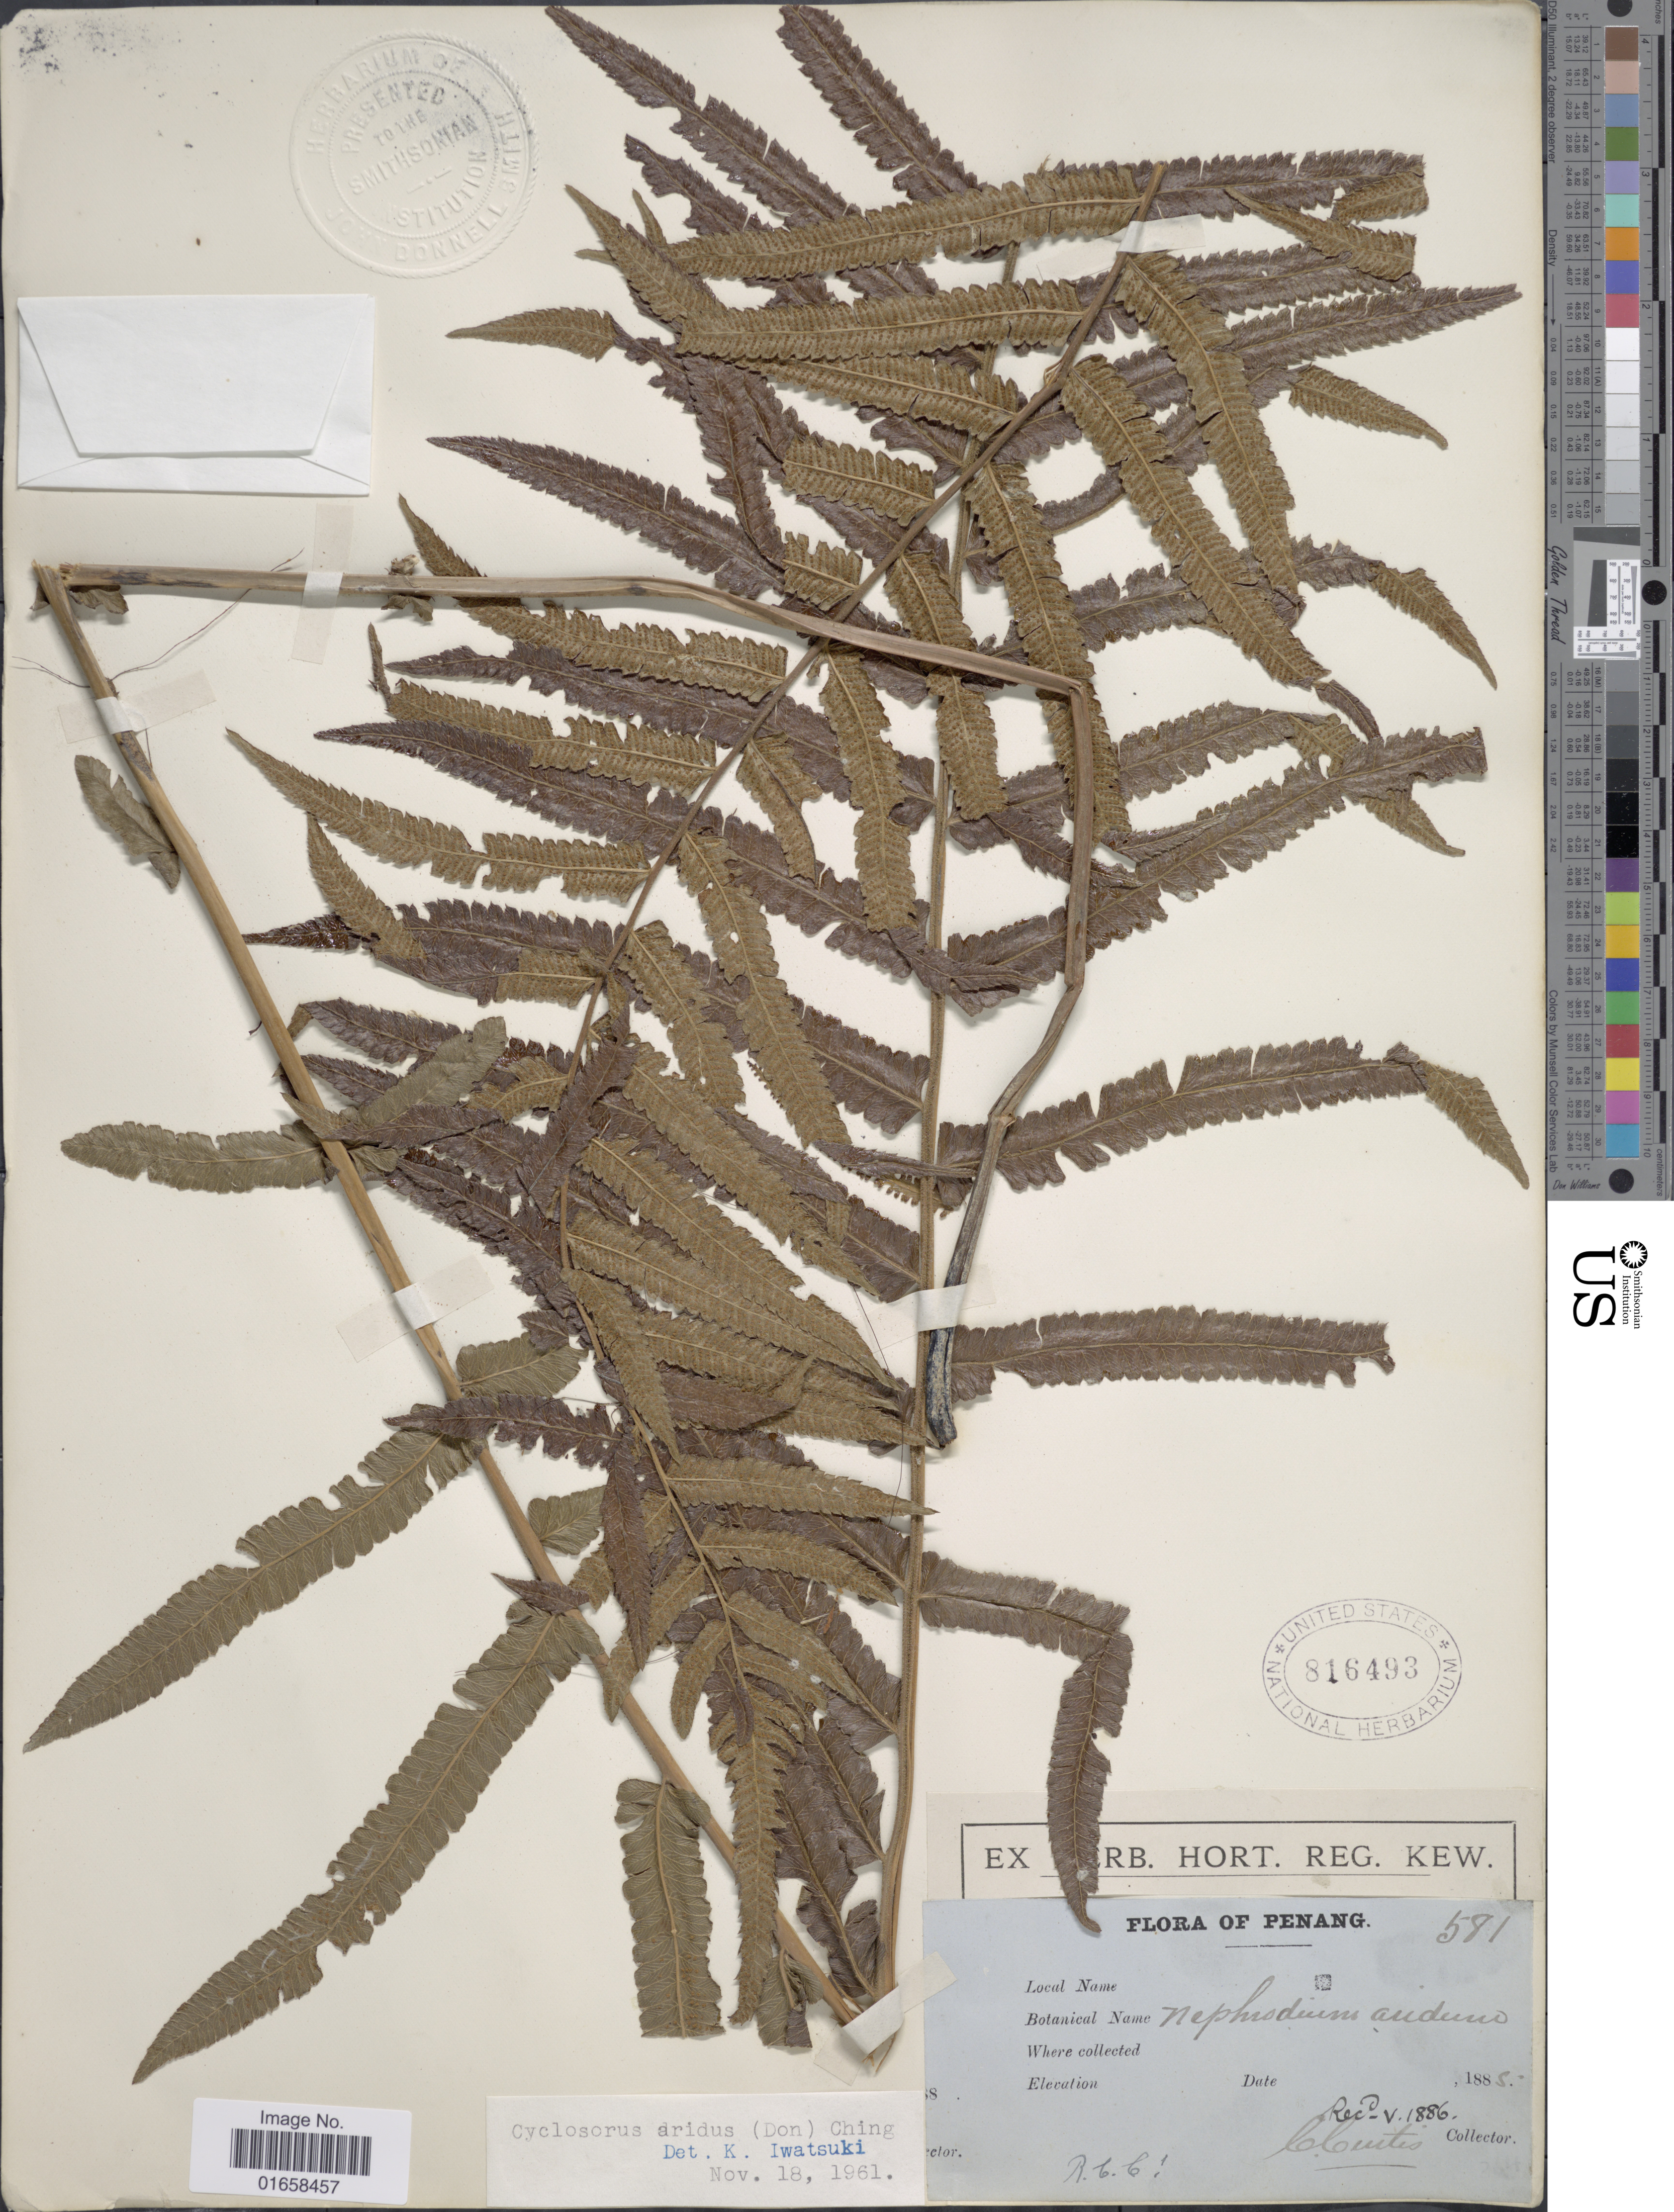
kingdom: Plantae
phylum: Tracheophyta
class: Polypodiopsida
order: Polypodiales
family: Thelypteridaceae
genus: Christella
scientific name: Christella arida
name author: (D. Don) Holttum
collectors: C. Curtis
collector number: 581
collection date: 1885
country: Malaysia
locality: Penang.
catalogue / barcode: US 816493